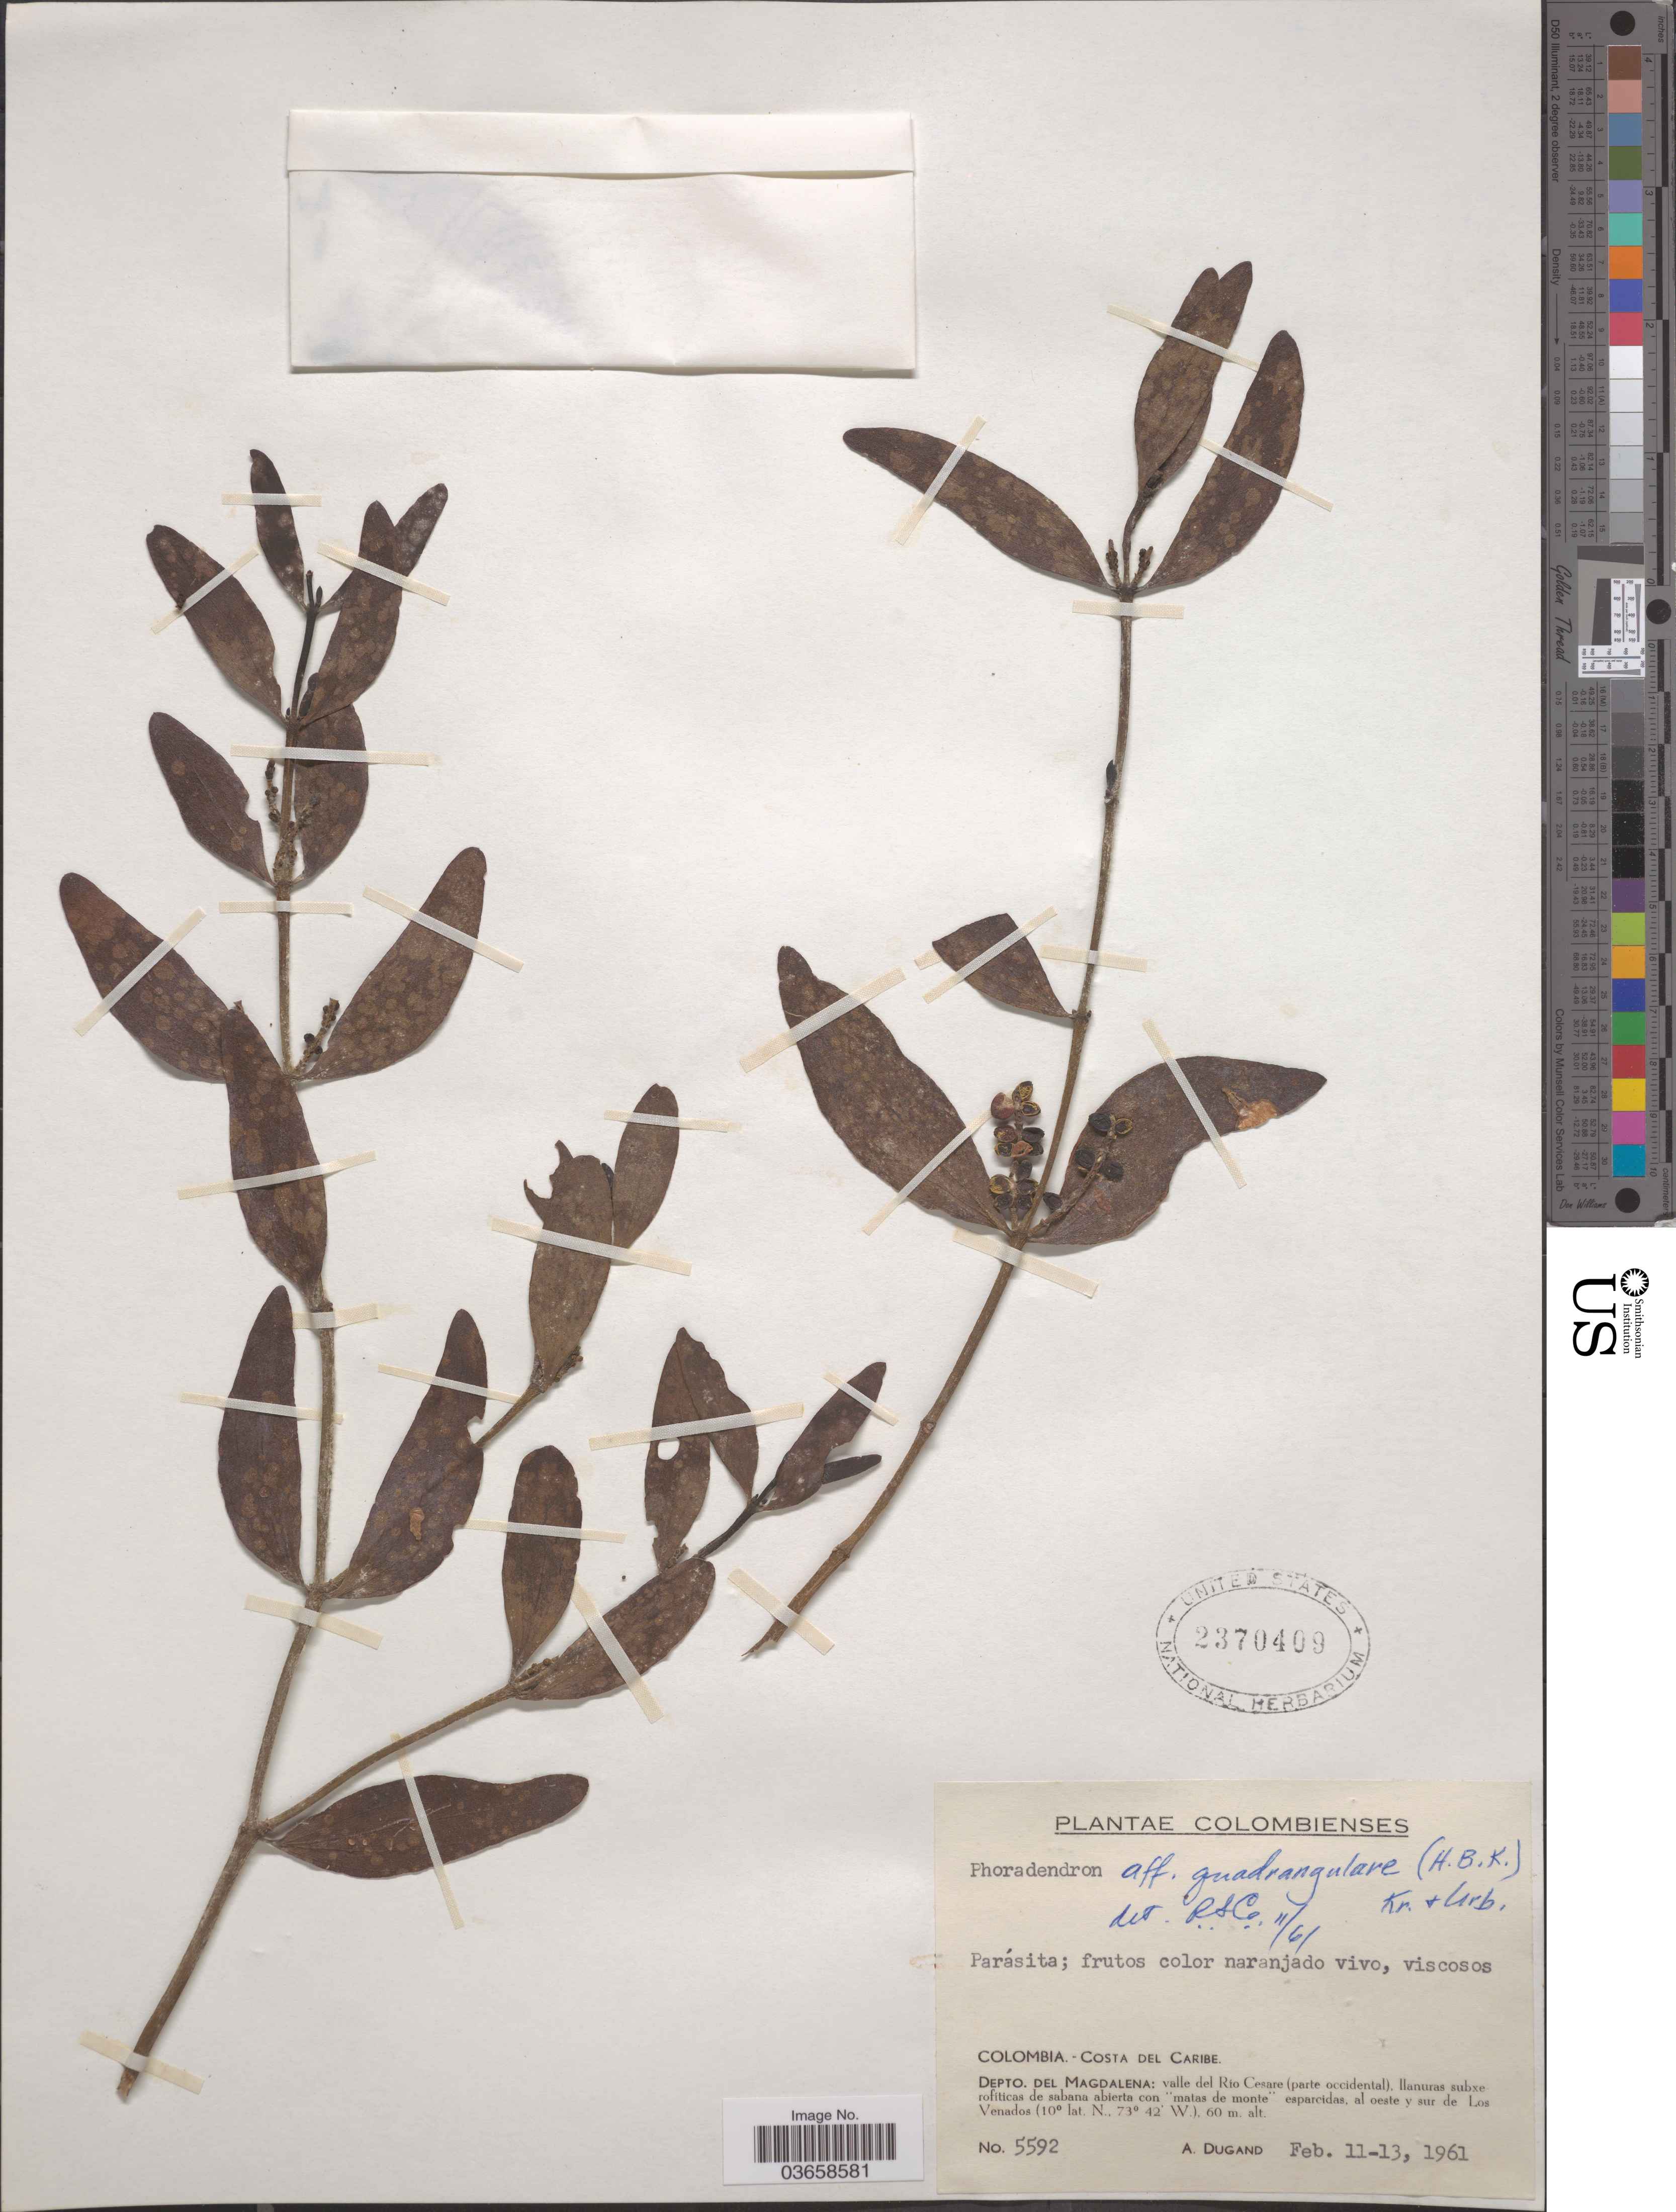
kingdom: Plantae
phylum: Tracheophyta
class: Magnoliopsida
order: Santalales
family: Viscaceae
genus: Phoradendron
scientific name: Phoradendron quadrangulare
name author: (Kunth) Griseb.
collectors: A. Dugand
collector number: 5592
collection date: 1961-02-11/1961-02-13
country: Colombia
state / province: Magdalena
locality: Costa del Caribe. Depto. del Magdalena: valle del Río Cesare (parte occidental). Llanuras subxerfíticas de sabana abierta con "malas de monte" esparcidas, al oest y sur de Los Venados.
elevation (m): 60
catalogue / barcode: US 2370409